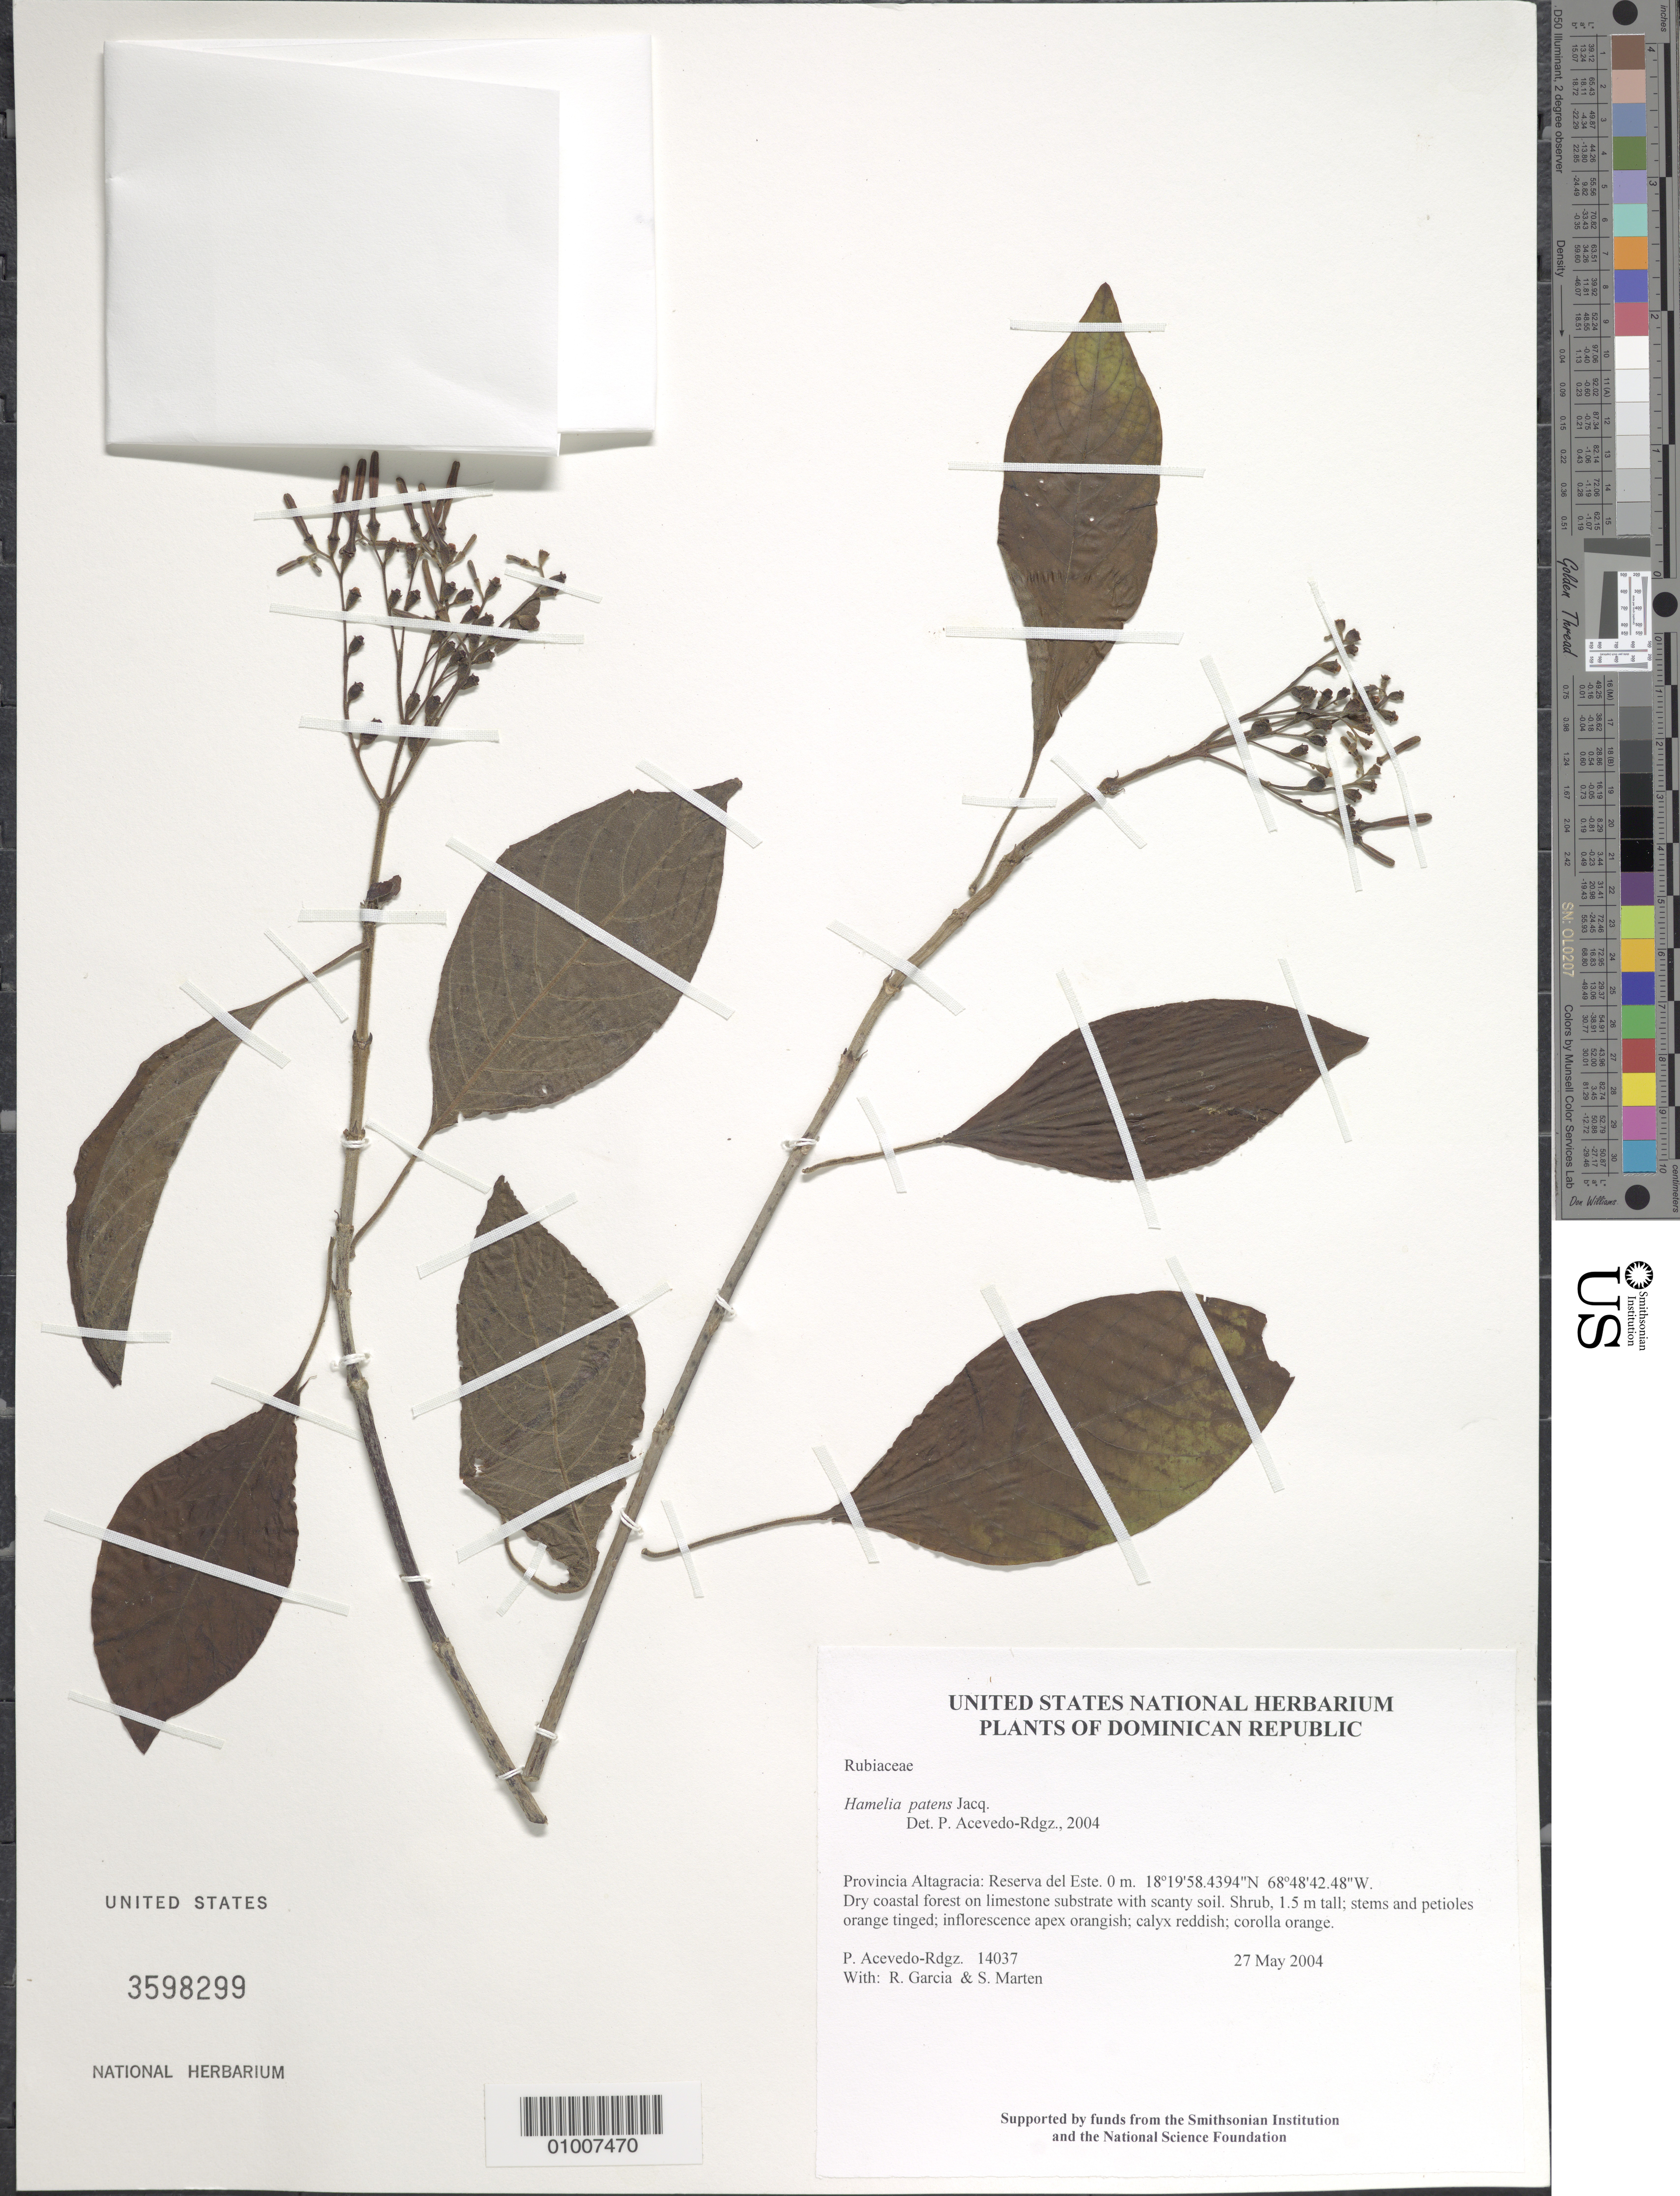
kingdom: Plantae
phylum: Tracheophyta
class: Magnoliopsida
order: Gentianales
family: Rubiaceae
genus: Hamelia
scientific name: Hamelia patens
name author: Jacq.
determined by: Acevedo-Rodríguez, P., (BOT), Smithsonian Institution - National Museum of Natural History (UNITED STATES)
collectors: P. Acevedo-Rodr., R. G. García & S. Marten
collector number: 14037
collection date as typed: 27 May 2004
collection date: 2004-05-27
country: Dominican Republic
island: Hispaniola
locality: Provincia Altagracia: Reserva del Este.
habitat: Dry coastal forest on limestone substrate with scanty soil.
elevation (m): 0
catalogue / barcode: US 3598299